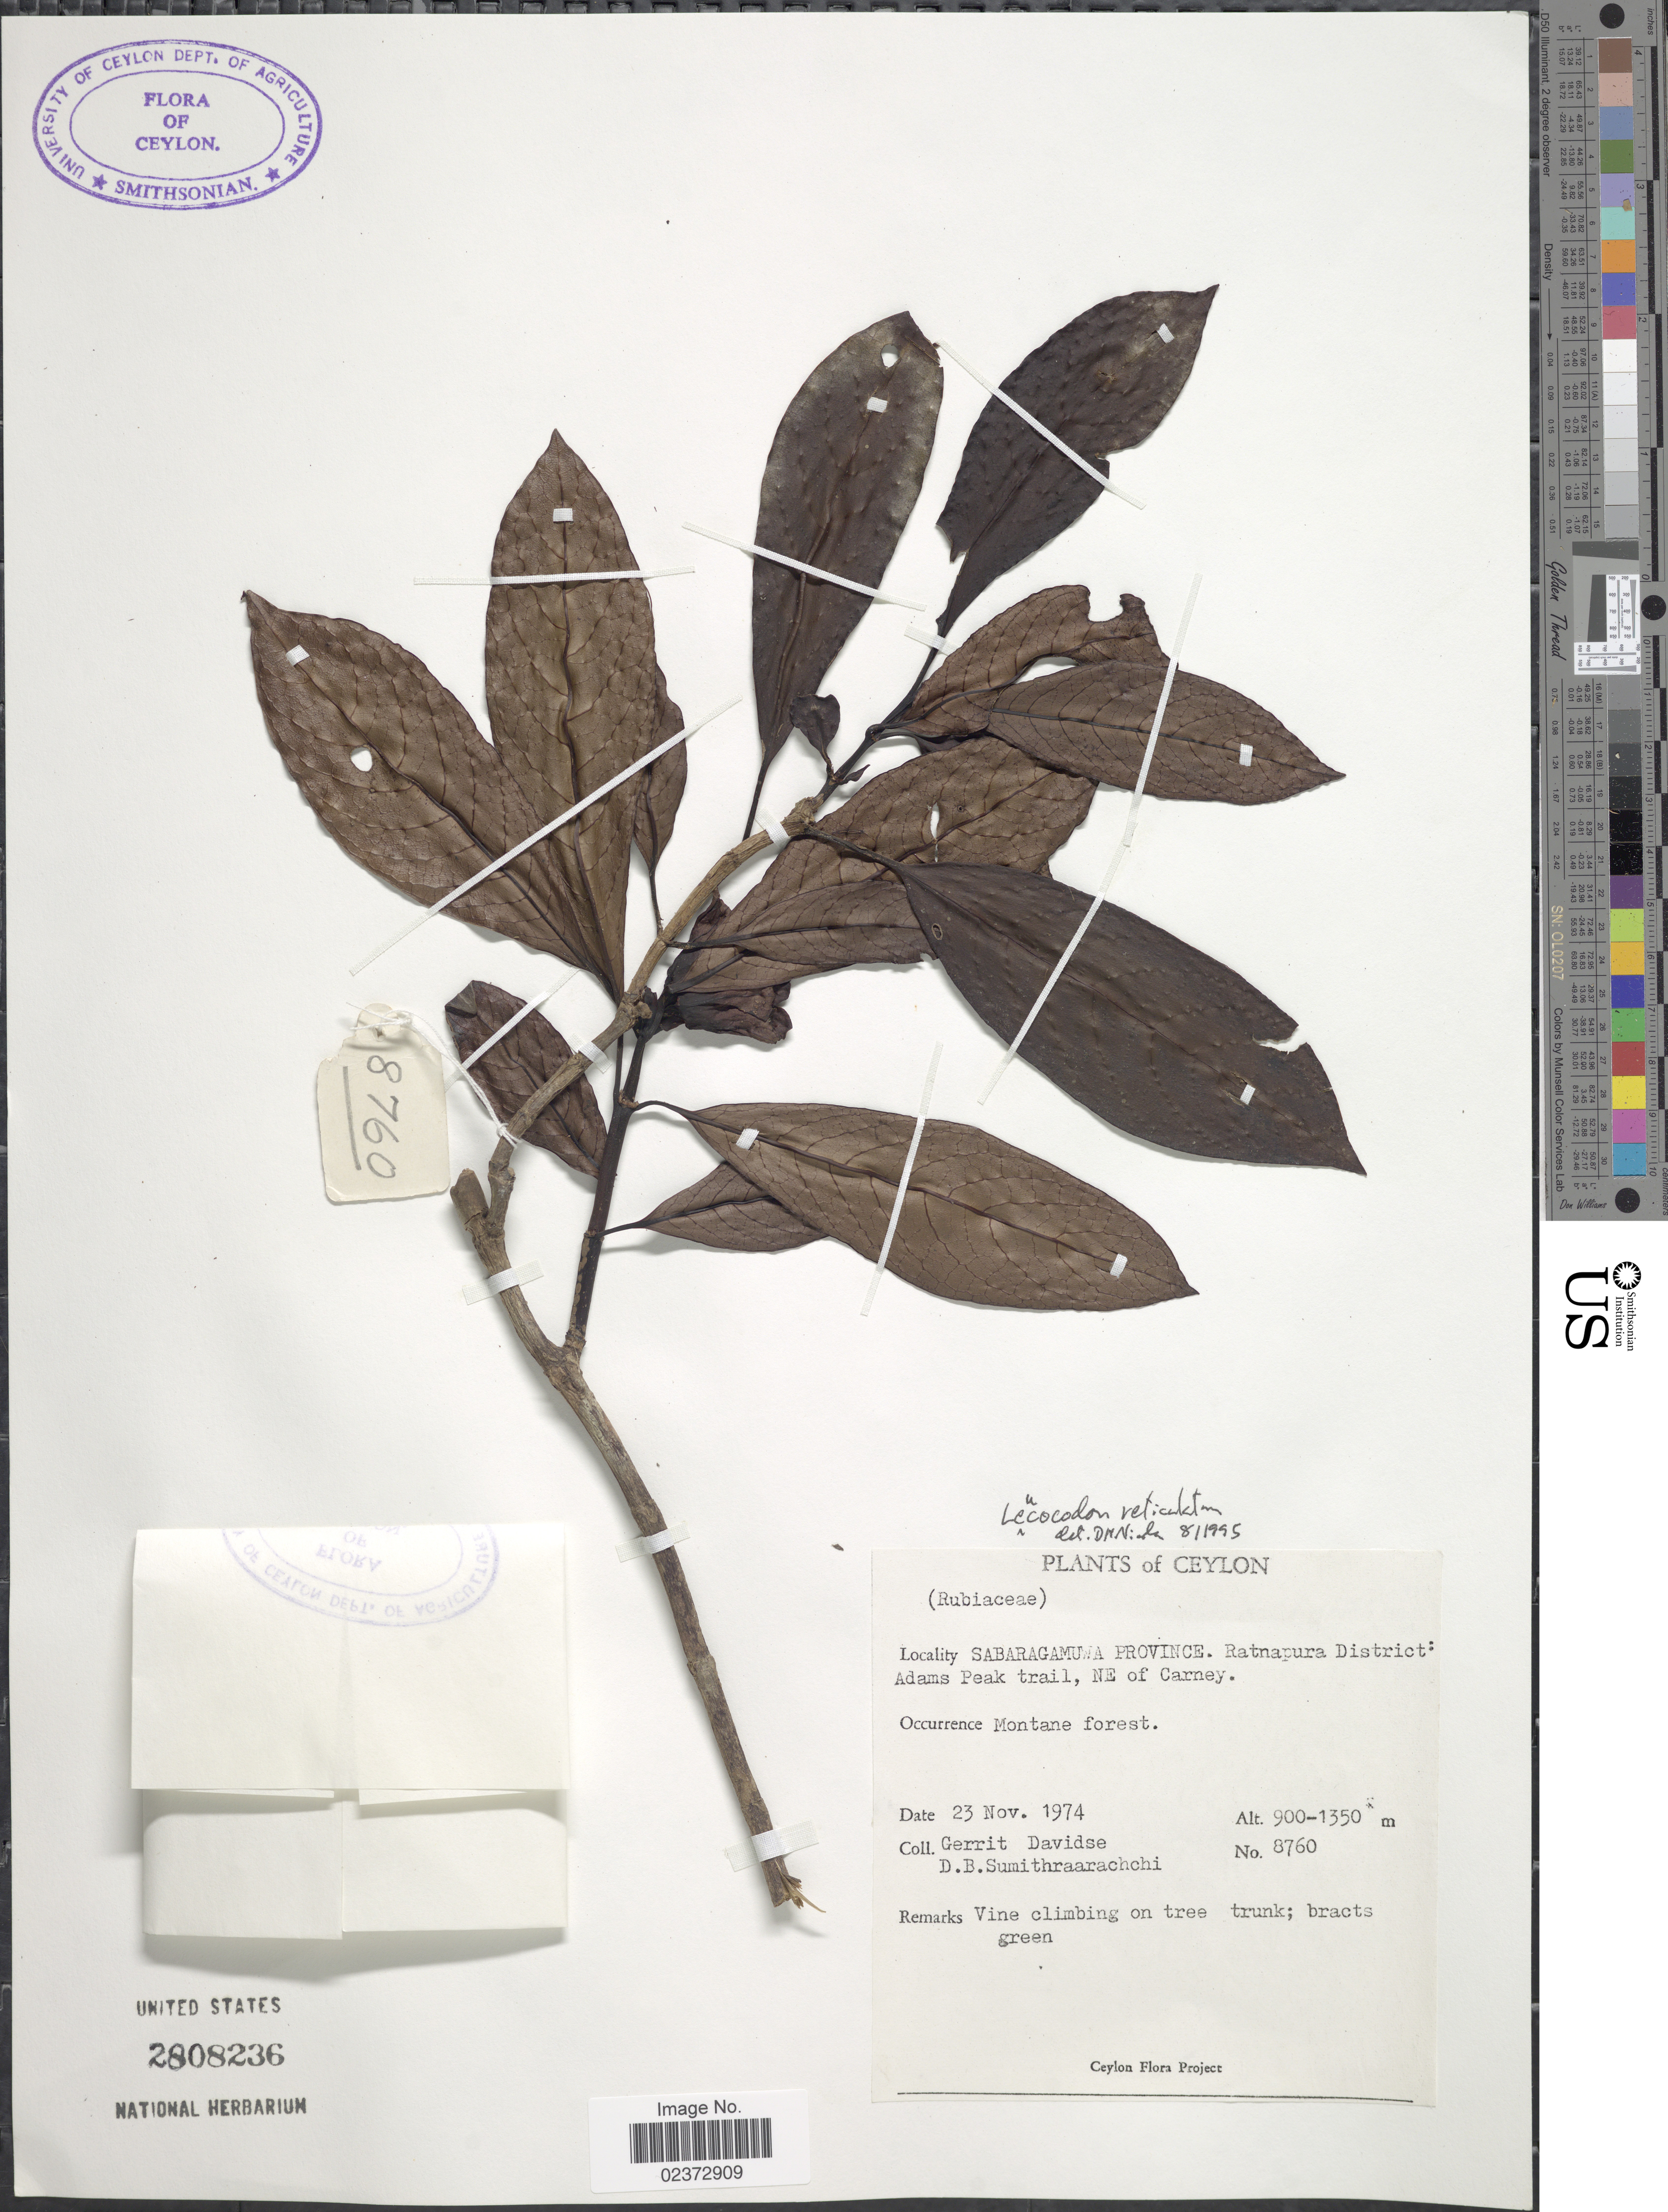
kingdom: Plantae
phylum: Tracheophyta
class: Magnoliopsida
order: Gentianales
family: Rubiaceae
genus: Leucocodon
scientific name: Leucocodon reticulatum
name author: Gardner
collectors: G. Davidse & D. B. Sumithraarachchi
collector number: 8760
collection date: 1974-11-23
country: Sri Lanka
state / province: Sabaragamuwa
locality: Ceylon, Ratnapura District: Adams peak trail, NE of Carney, Montane forest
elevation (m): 900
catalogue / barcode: US 2808236